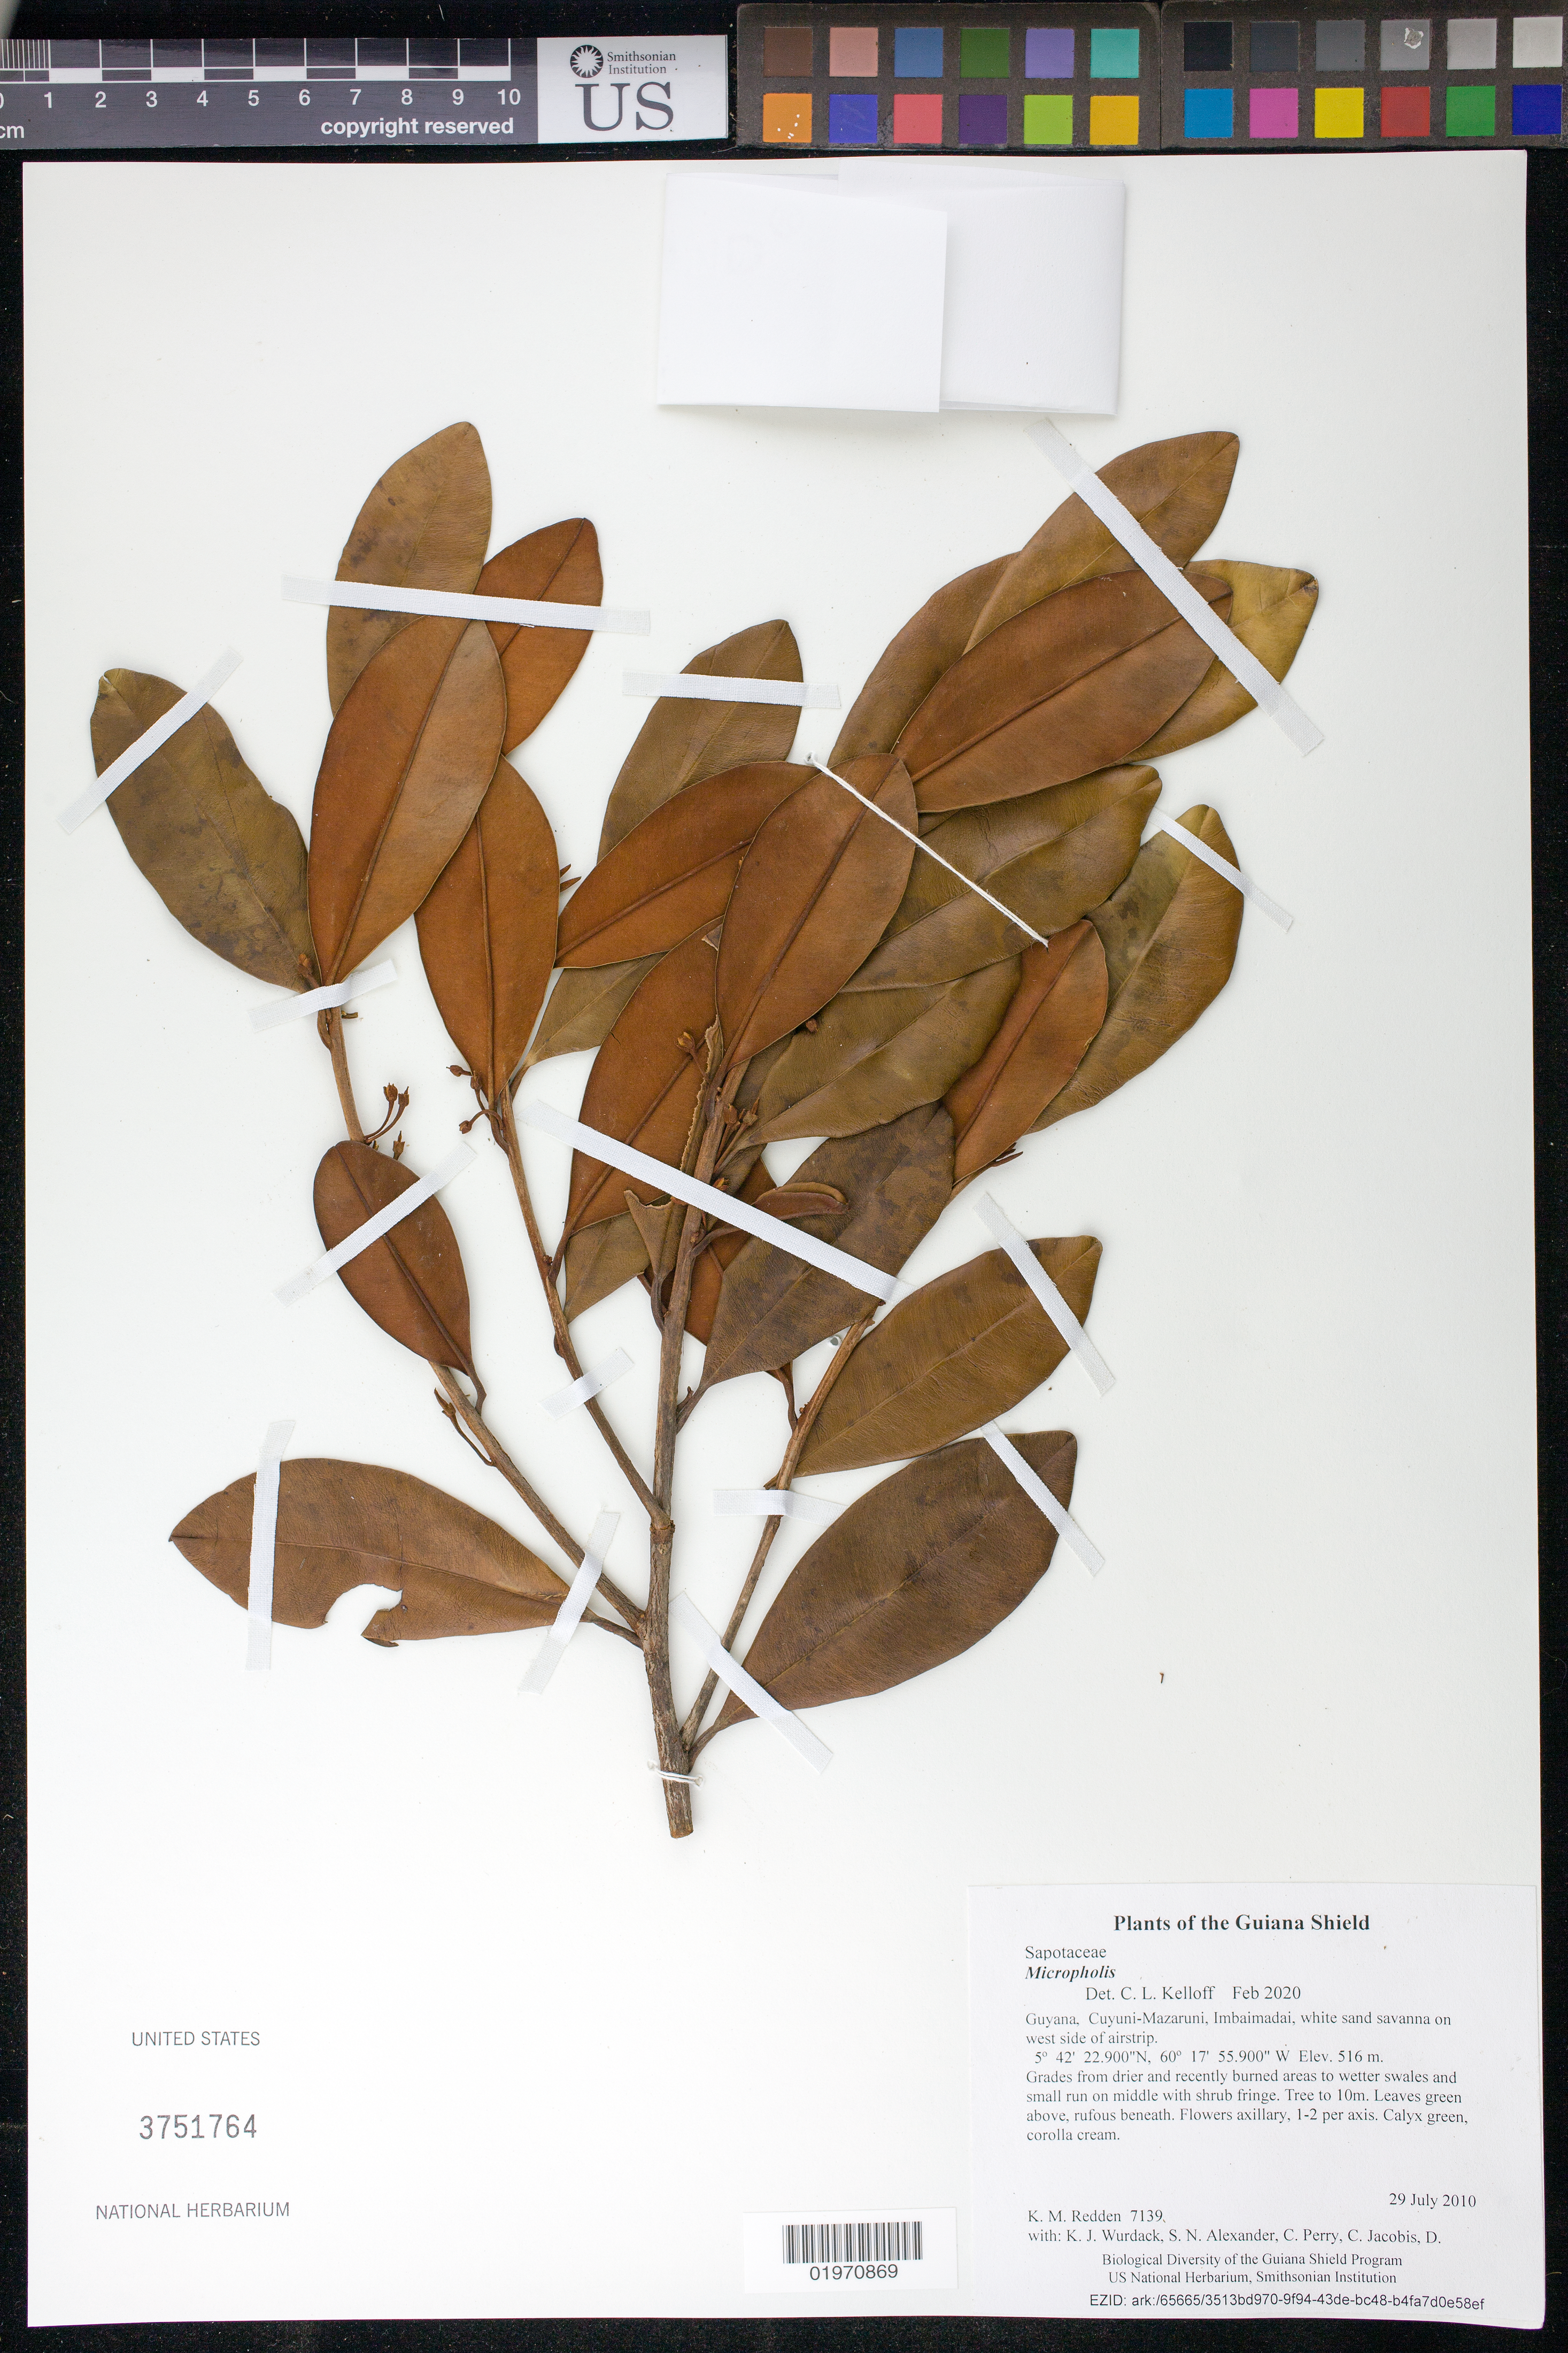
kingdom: Plantae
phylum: Tracheophyta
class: Magnoliopsida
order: Ericales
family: Sapotaceae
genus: Micropholis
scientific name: Micropholis sp.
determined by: Kelloff, C. L.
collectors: K. M. Redden, K. Wurdack, S. N. Alexander, C. Perry, C. Jacobis, D. Hunter, V. Roland & H. Hunter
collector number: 7139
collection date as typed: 29 July 2010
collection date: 2010-07-29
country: Guyana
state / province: Cuyuni-Mazaruni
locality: Imbaimadai, white sand savanna on west side of airstrip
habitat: Grades from drier and recently burned areas to wetter swales and small run on middle with shrub fringe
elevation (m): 516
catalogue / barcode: US 3751764